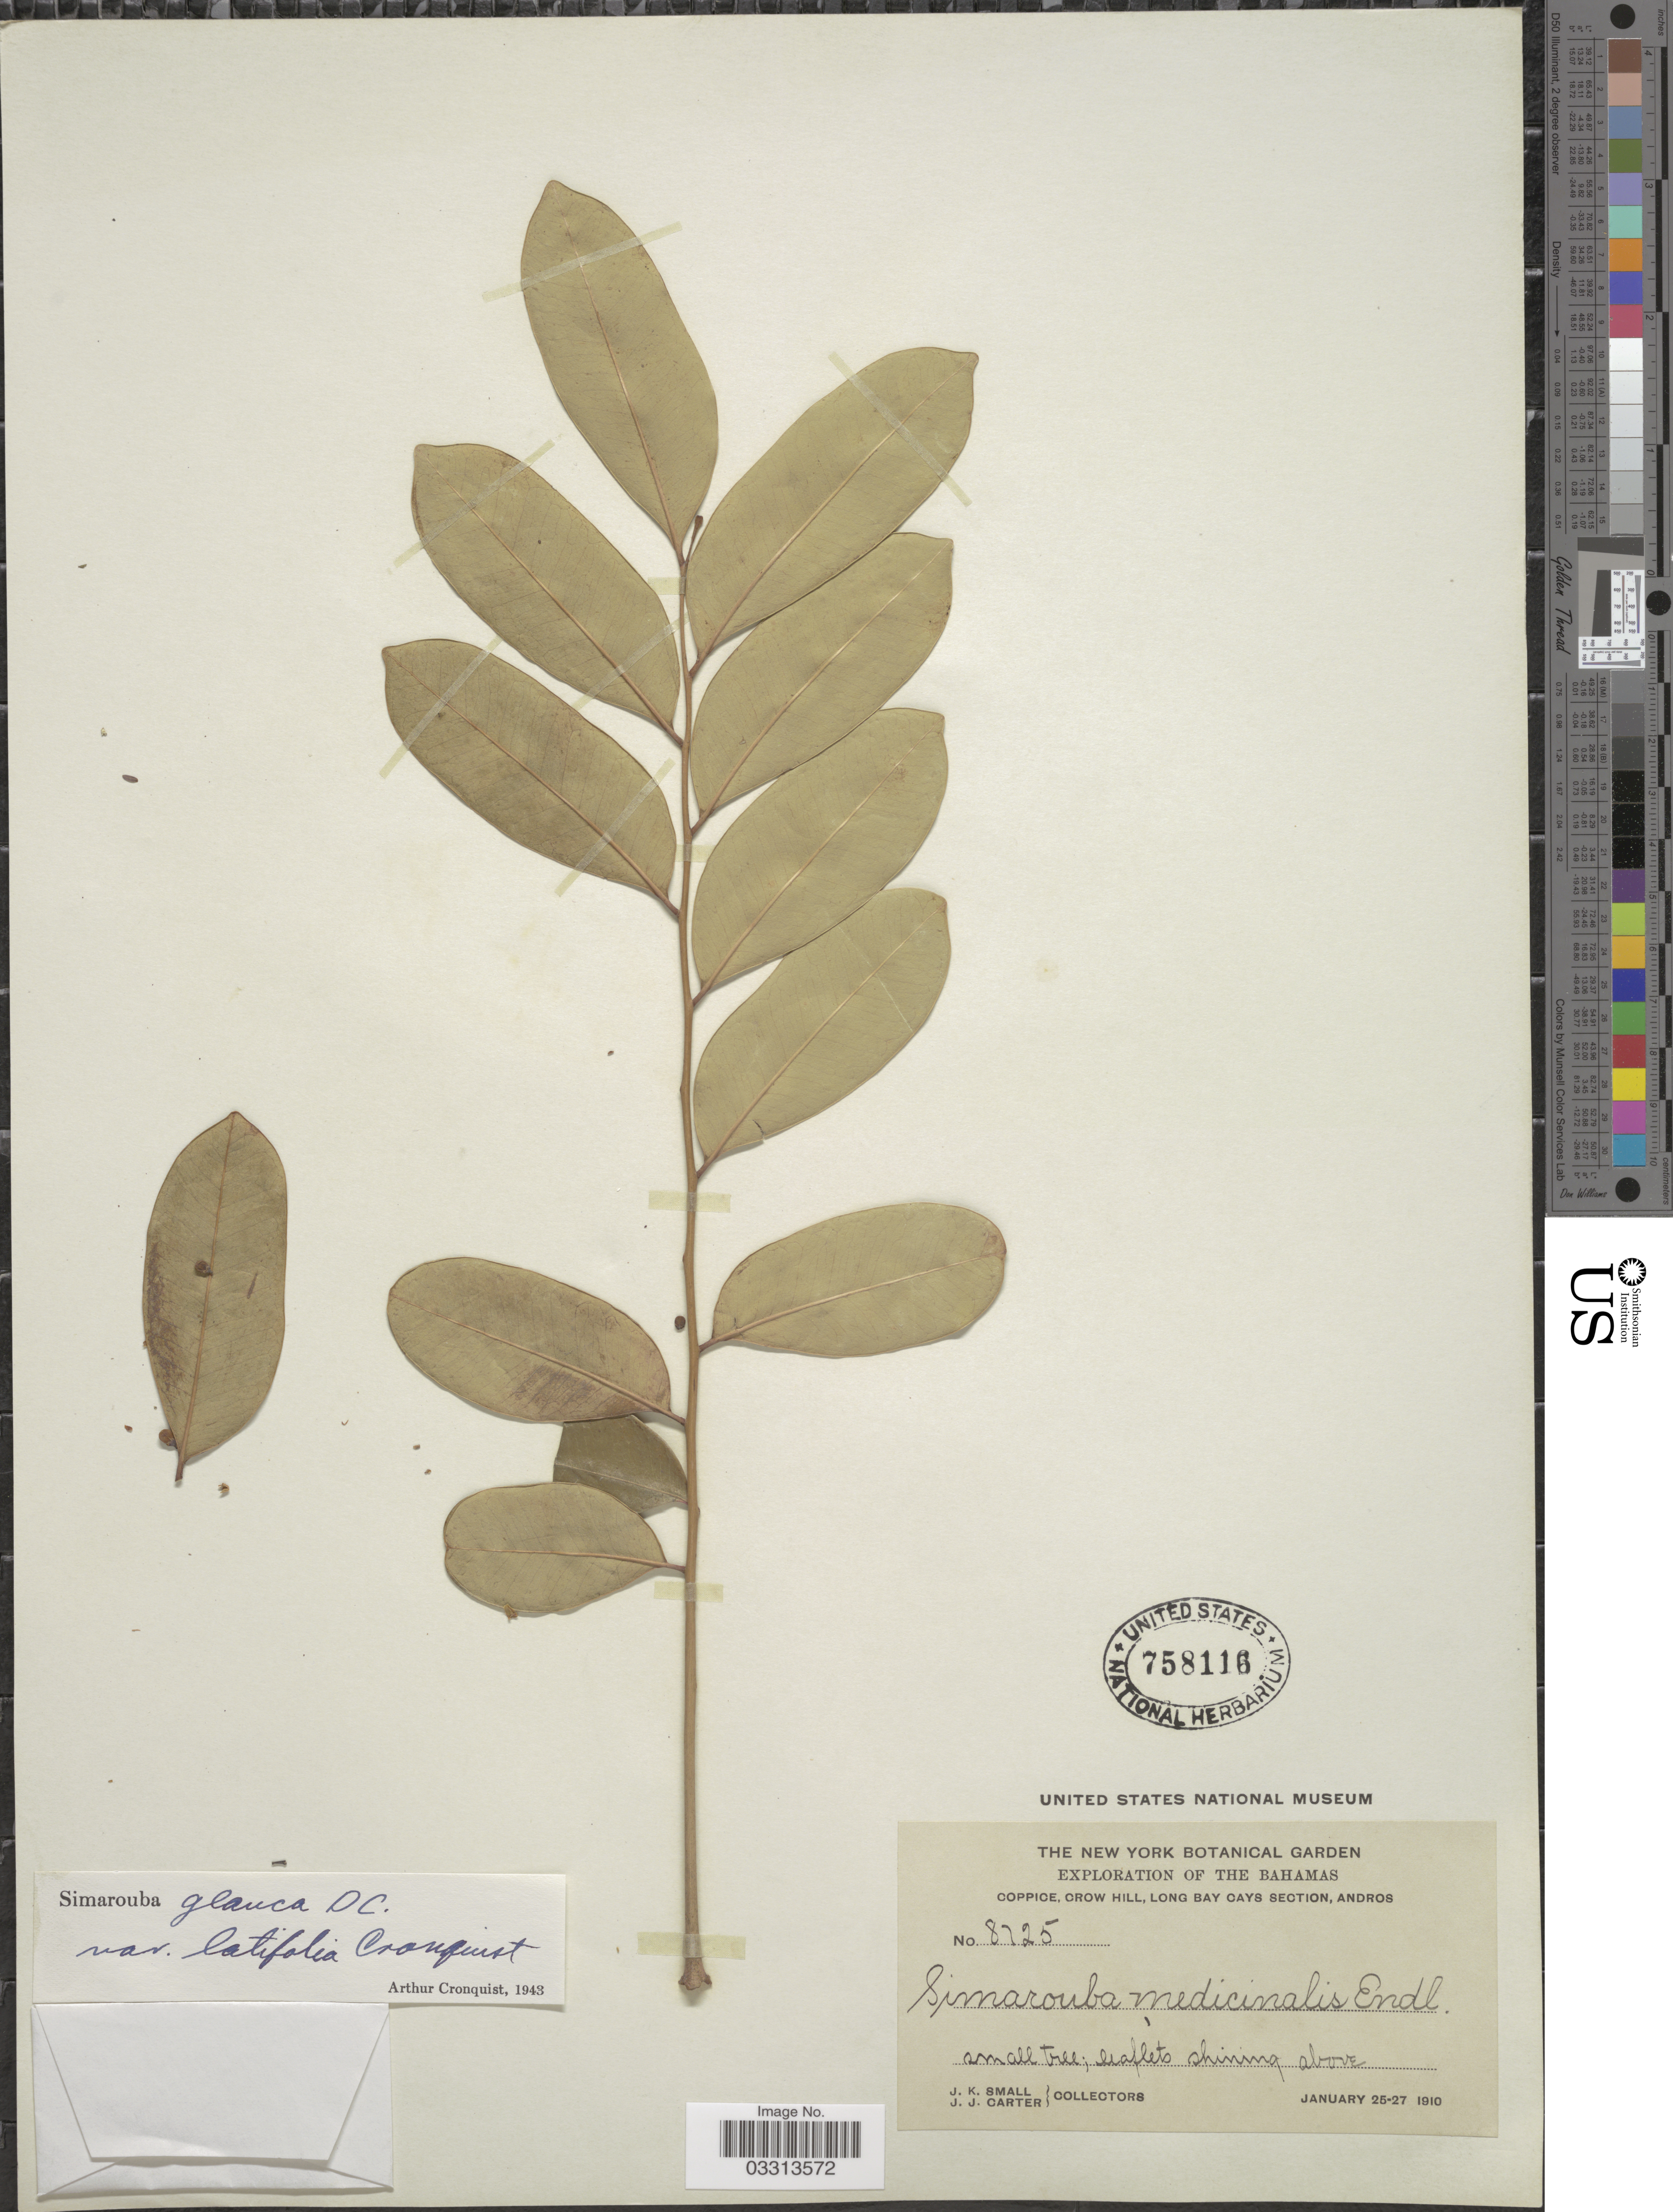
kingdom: Plantae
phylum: Tracheophyta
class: Magnoliopsida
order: Sapindales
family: Simaroubaceae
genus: Simarouba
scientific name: Simarouba glauca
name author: DC.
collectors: J. K. Small & J. Carter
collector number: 8725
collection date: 1910-01-25/1910-01-27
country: Bahamas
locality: The Bahamas, Coppice, Crow Hill, Long Bay Cays Section, Andros.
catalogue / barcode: US 758116